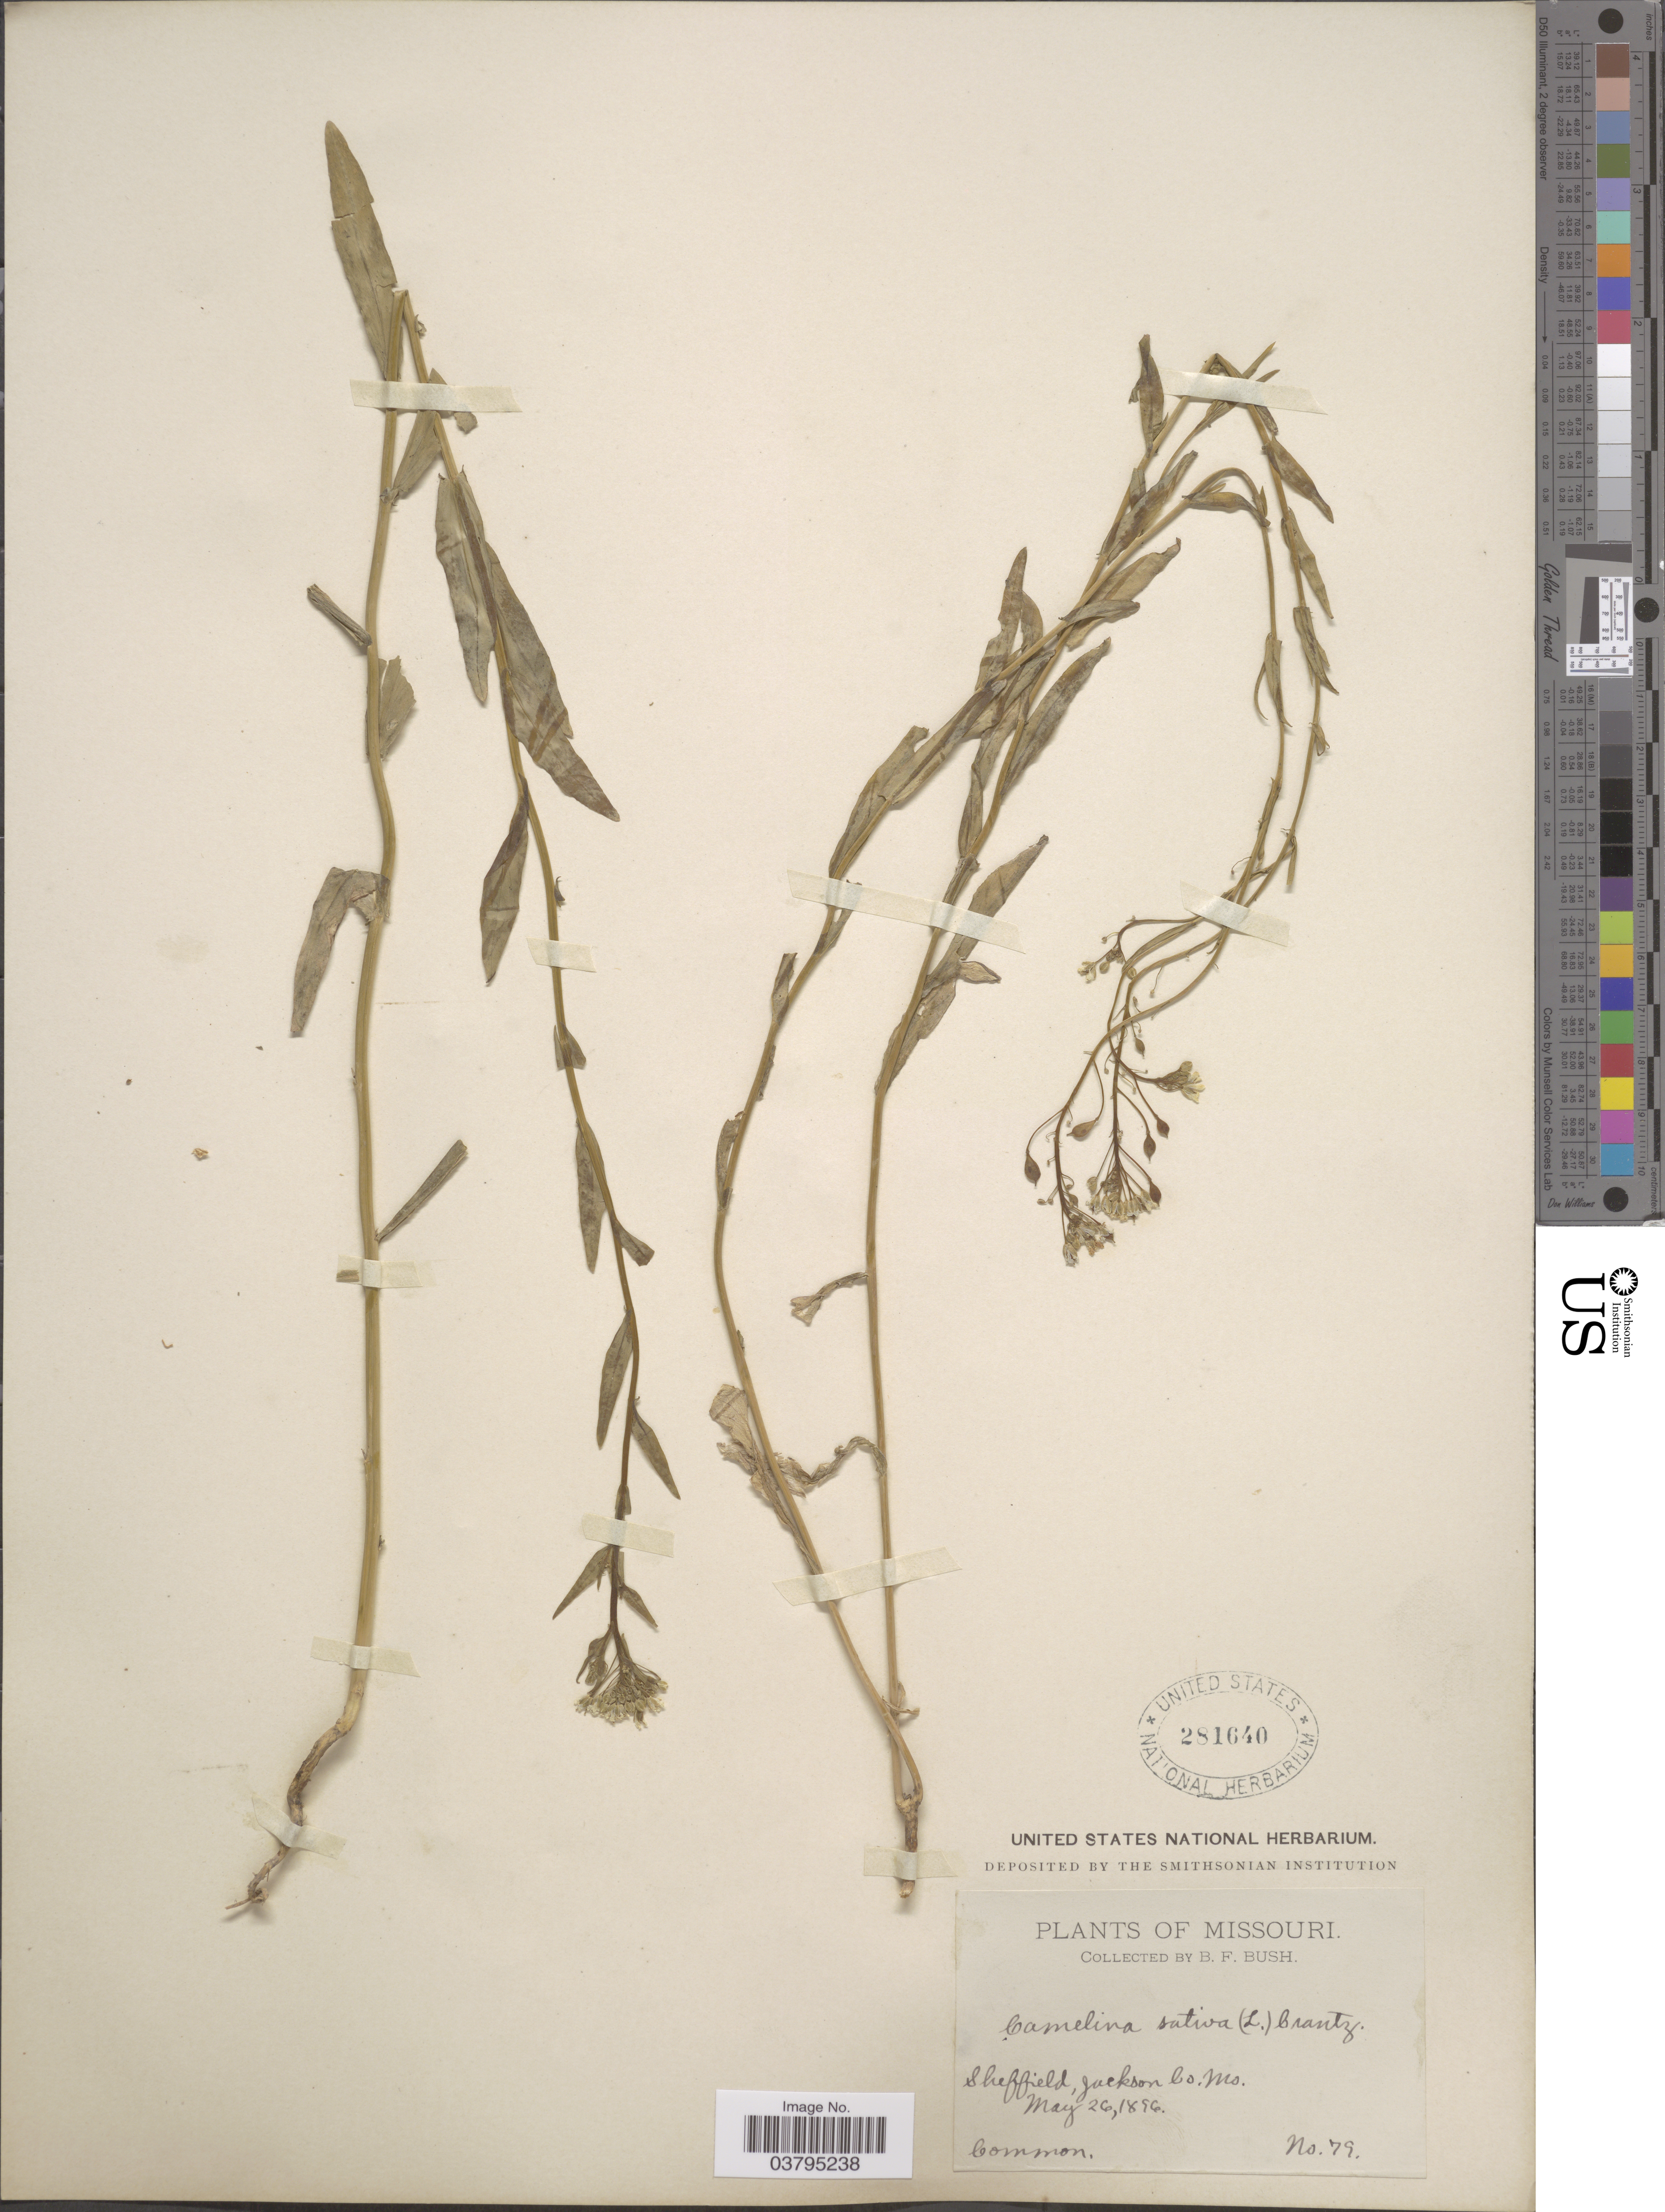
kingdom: Plantae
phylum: Tracheophyta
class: Magnoliopsida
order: Brassicales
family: Brassicaceae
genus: Camelina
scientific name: Camelina sativa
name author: (L.) Crantz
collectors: B. F. Bush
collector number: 79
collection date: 1896-05-26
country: United States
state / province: Missouri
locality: Sheffield, Jackson Co.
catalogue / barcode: US 281640